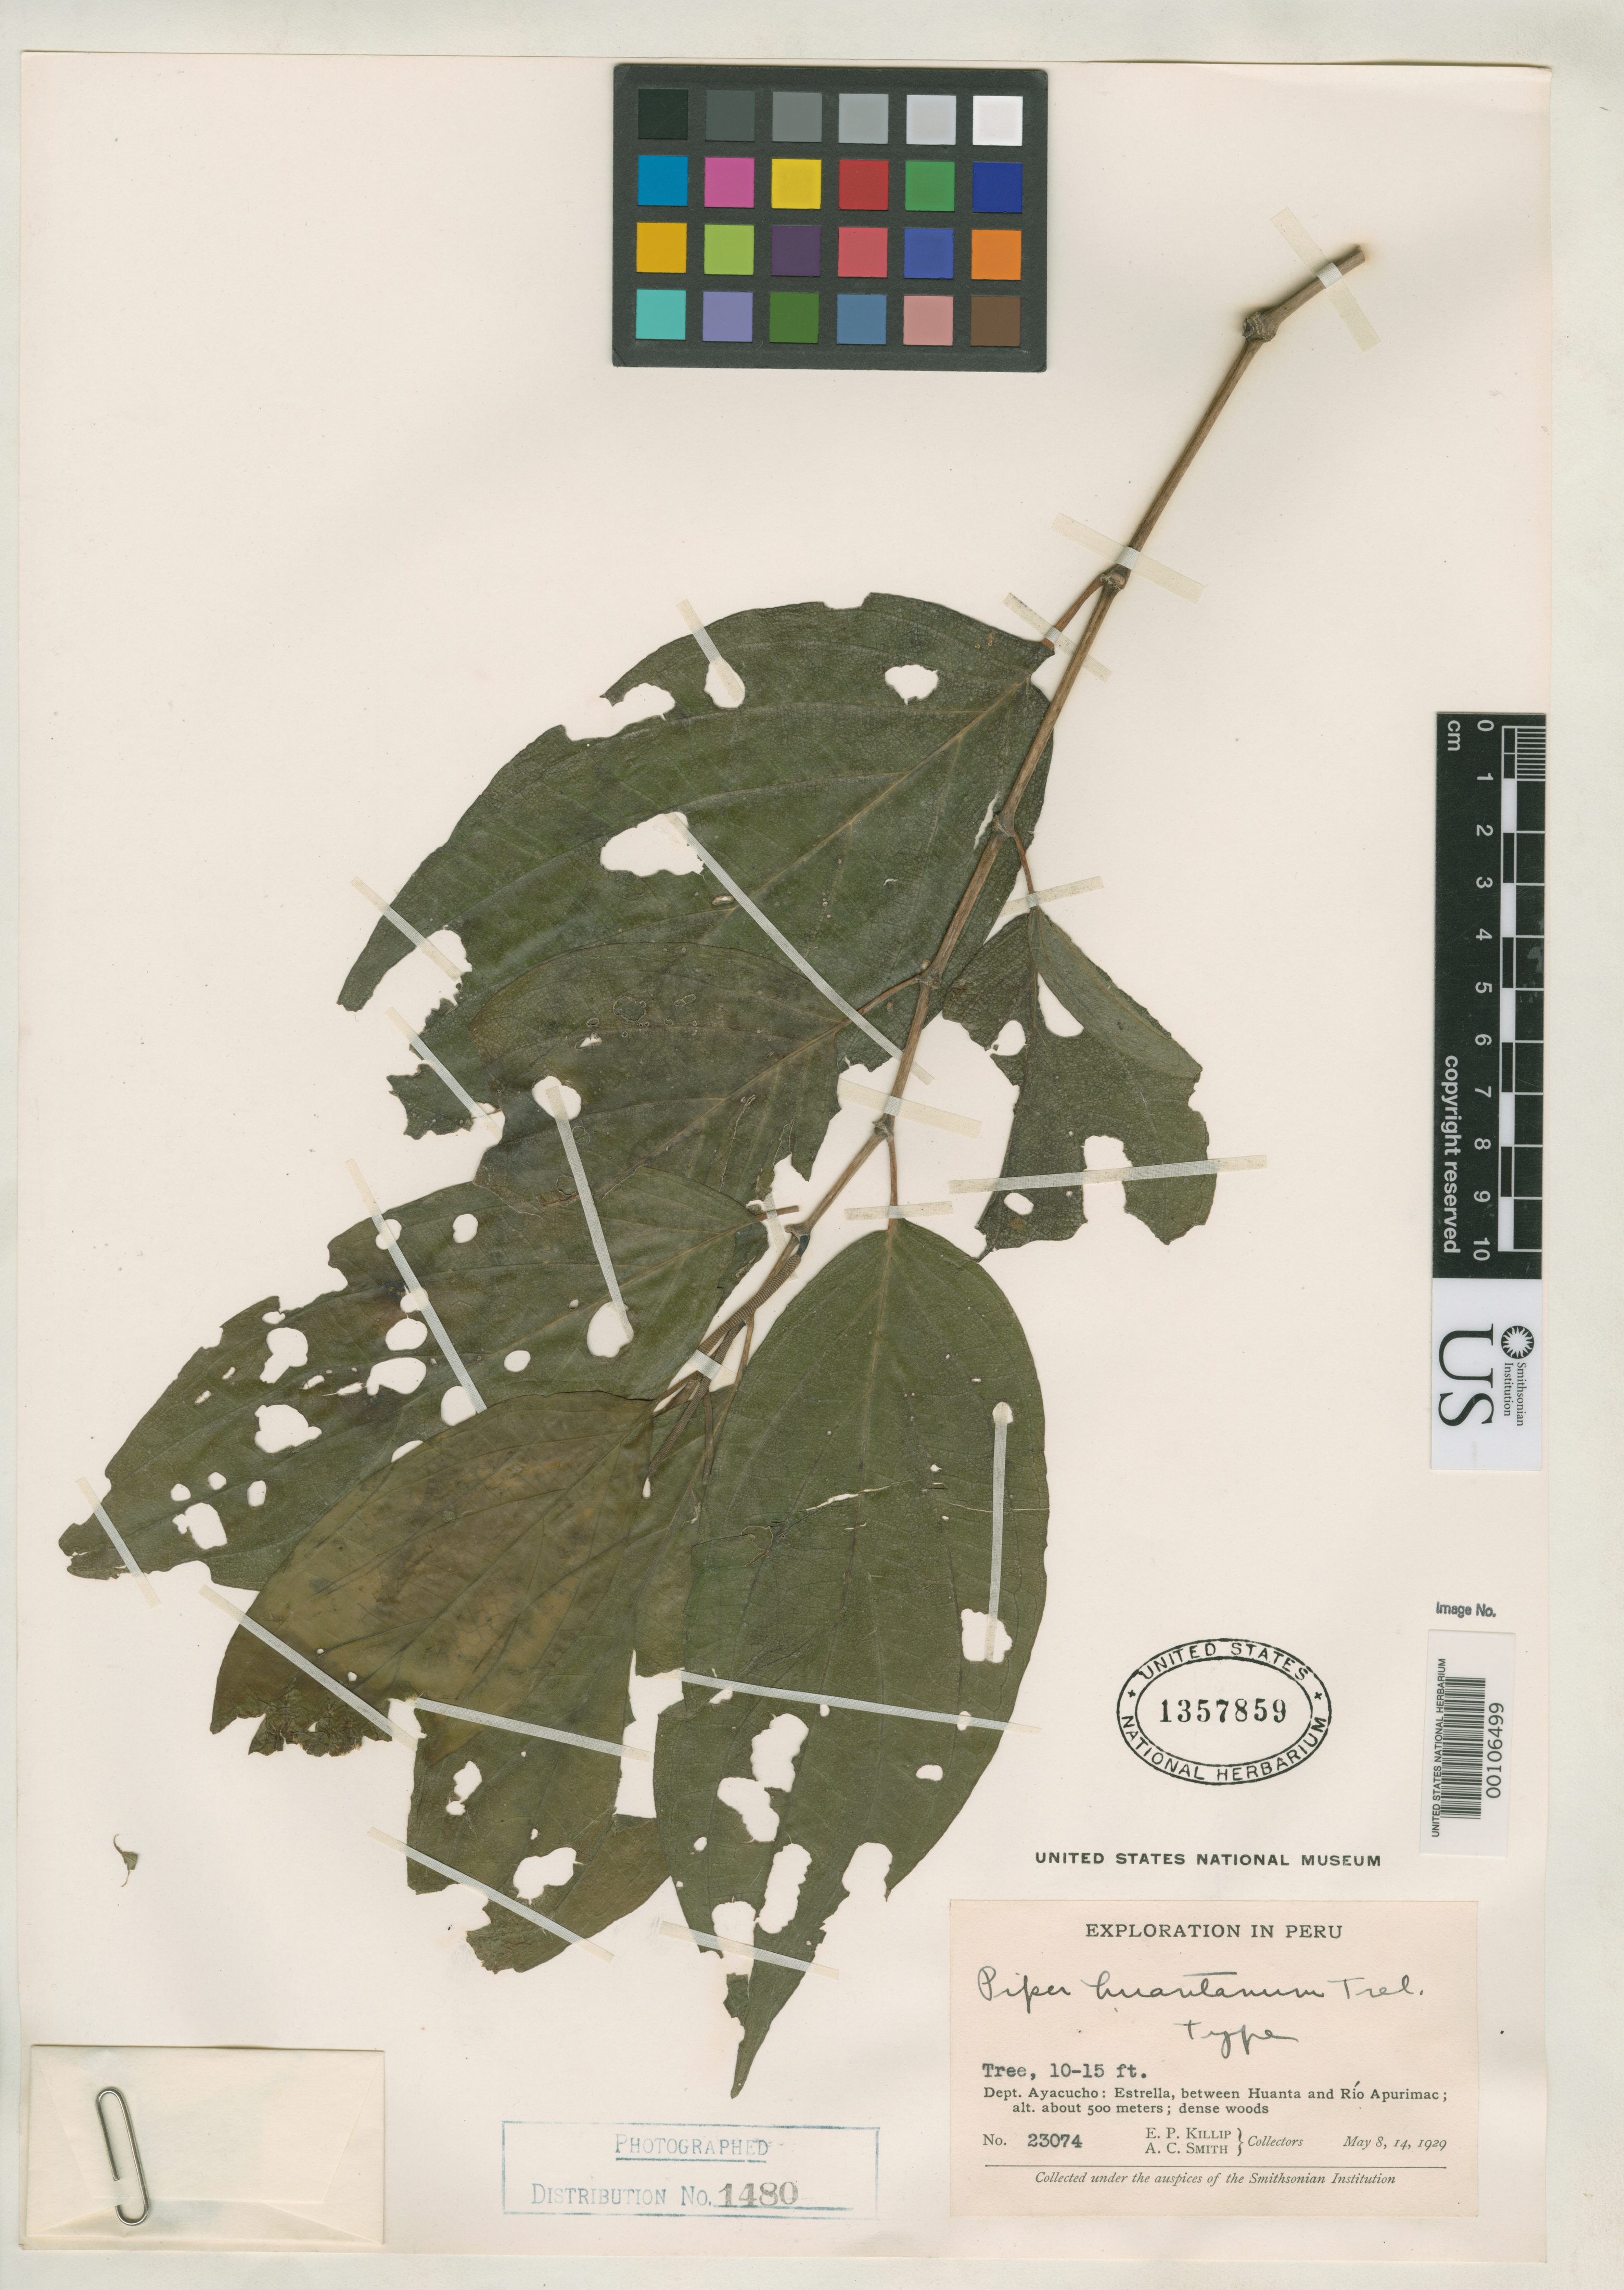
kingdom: Plantae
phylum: Tracheophyta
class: Magnoliopsida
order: Piperales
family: Piperaceae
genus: Piper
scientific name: Piper huantanum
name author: Trel. in J.F. Macbr.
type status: Holotype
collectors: E. P. Killip & A. C. Smith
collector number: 23074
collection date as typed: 08 May 1929 to 14 May 1929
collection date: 1929-05-08/1929-05-14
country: Peru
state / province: Ayacucho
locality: Estrella, between Huanta and Río Apurímac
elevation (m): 500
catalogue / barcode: US 1357859